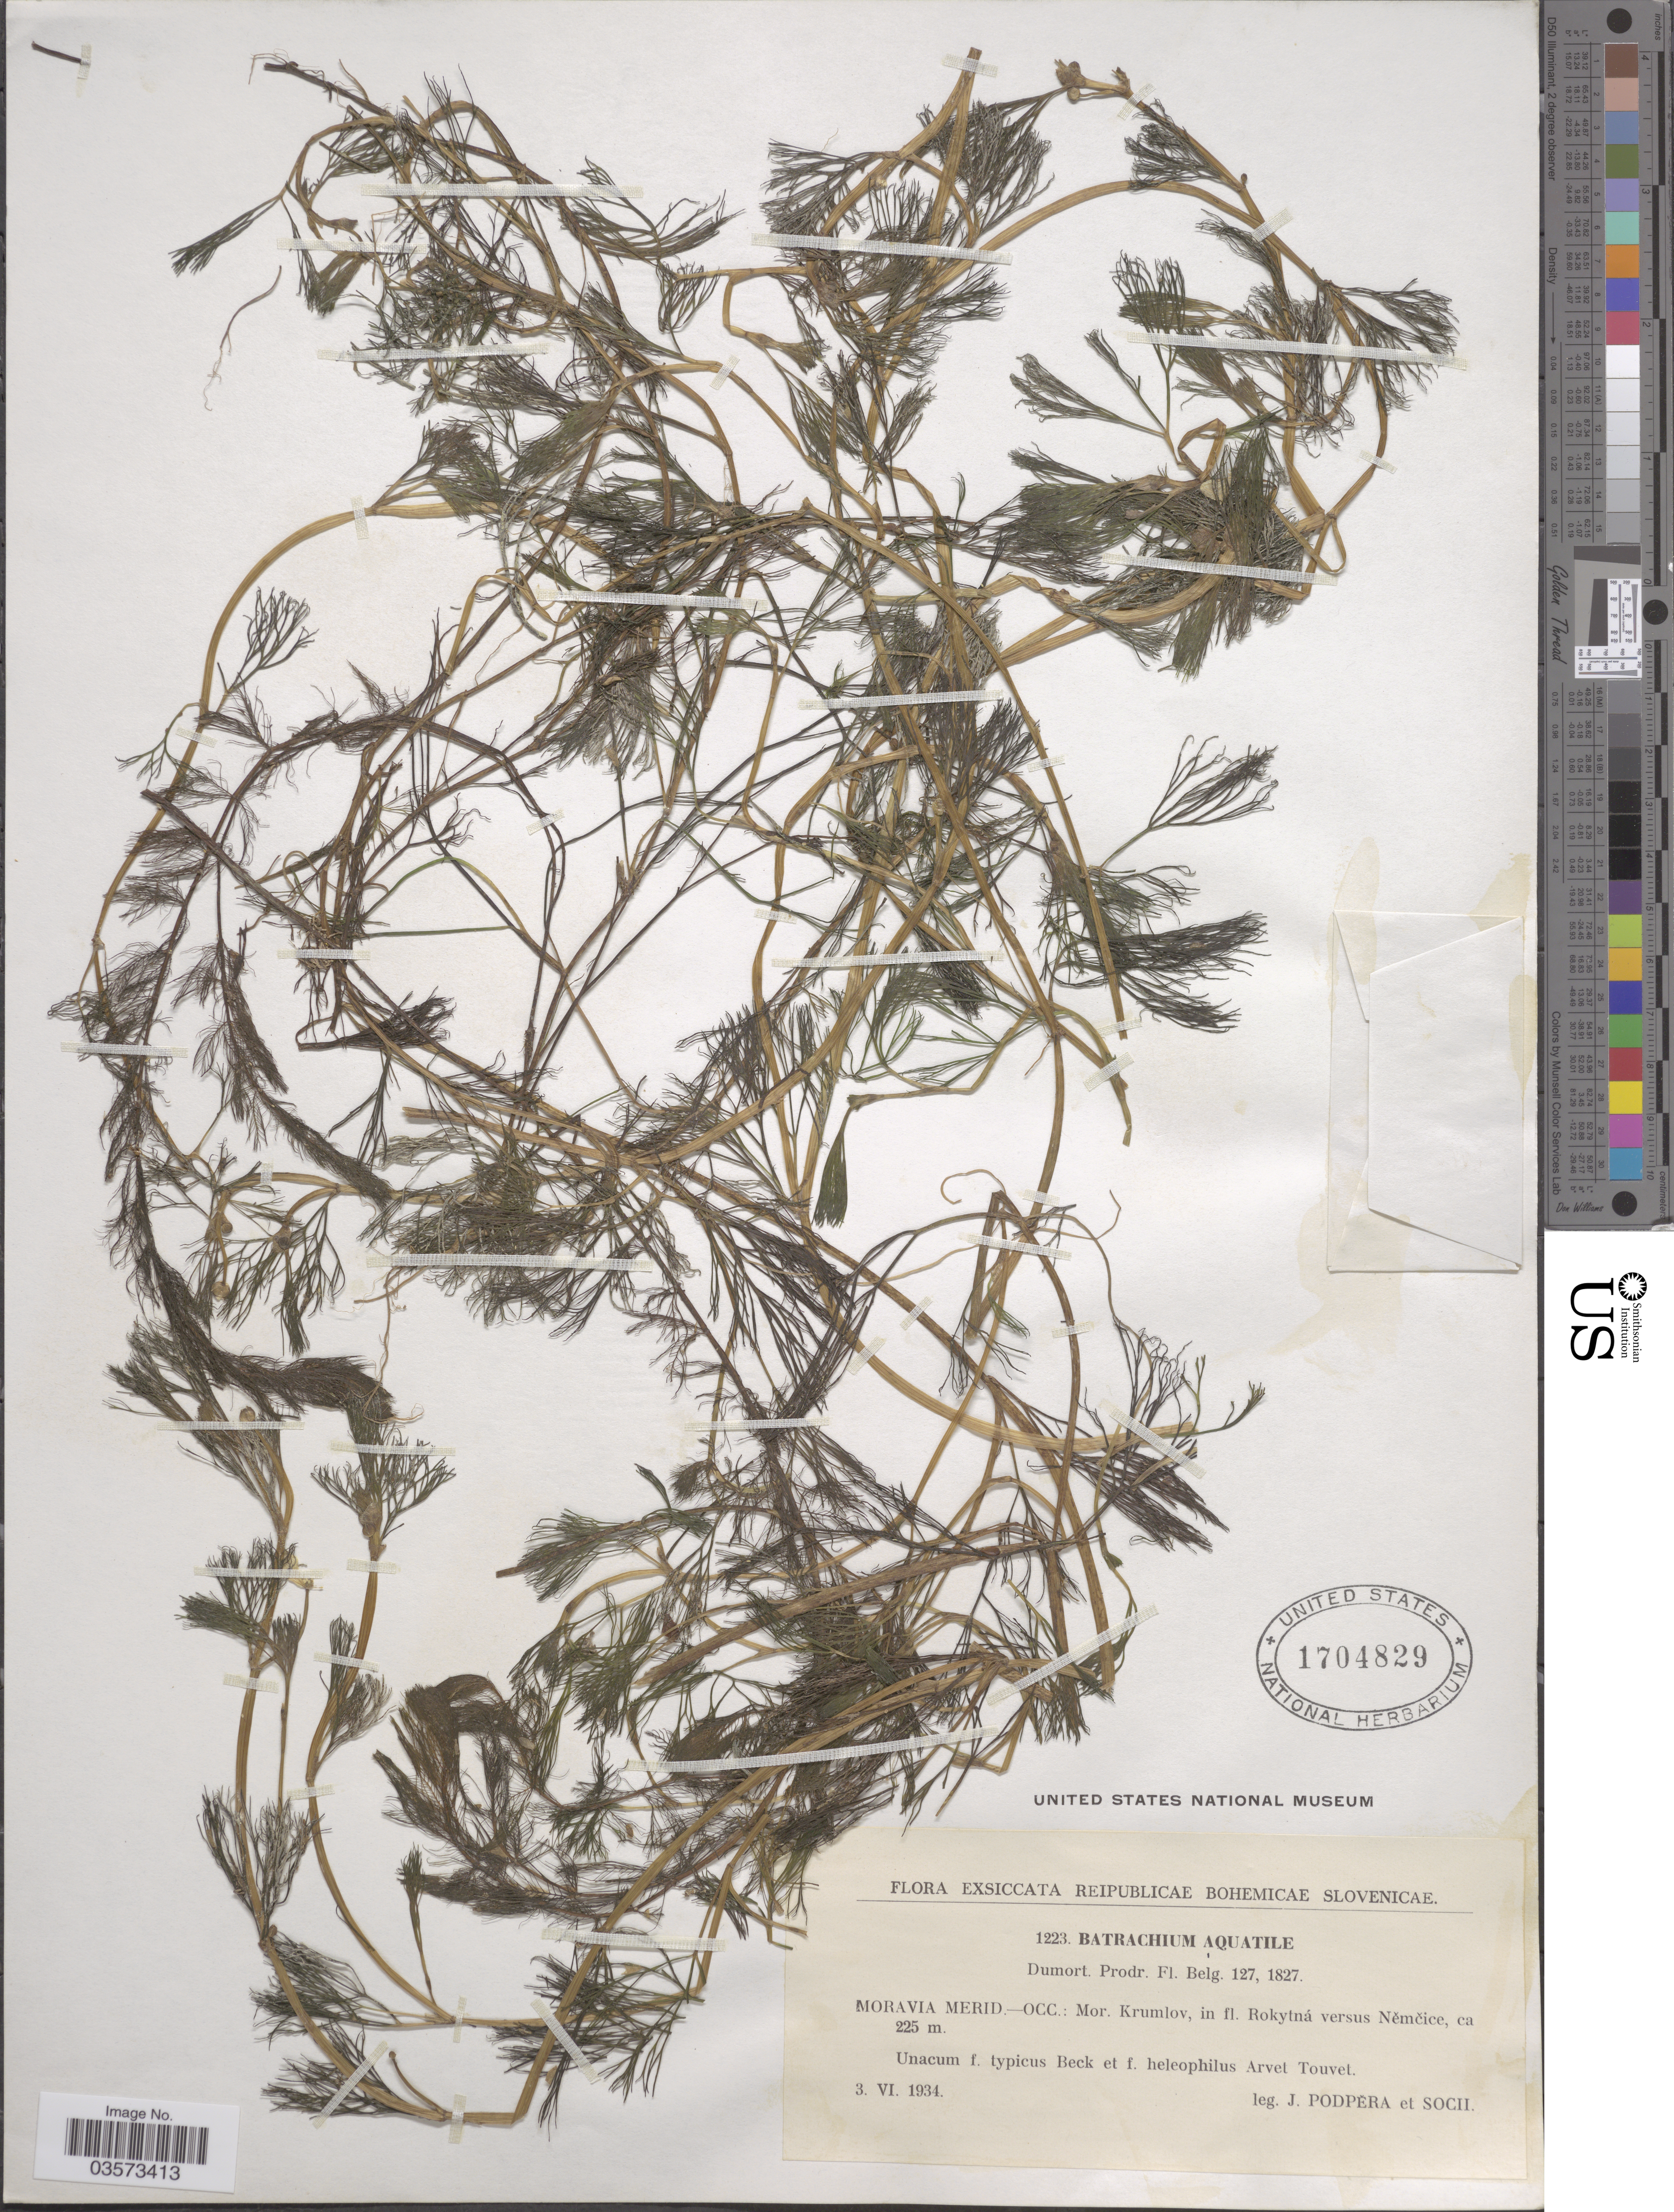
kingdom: Plantae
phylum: Tracheophyta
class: Magnoliopsida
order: Ranunculales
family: Ranunculaceae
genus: Ranunculus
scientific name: Ranunculus aquatilis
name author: L.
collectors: J. Podpera & Et socii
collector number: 1223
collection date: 1934-06-03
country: Czechia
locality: Reipublicae Bohemicae Slovenicae. Moravia Merid. - occ.: Mor. Krumlov, in fl. Rokytná versus Němčice.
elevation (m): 225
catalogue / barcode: US 1704829